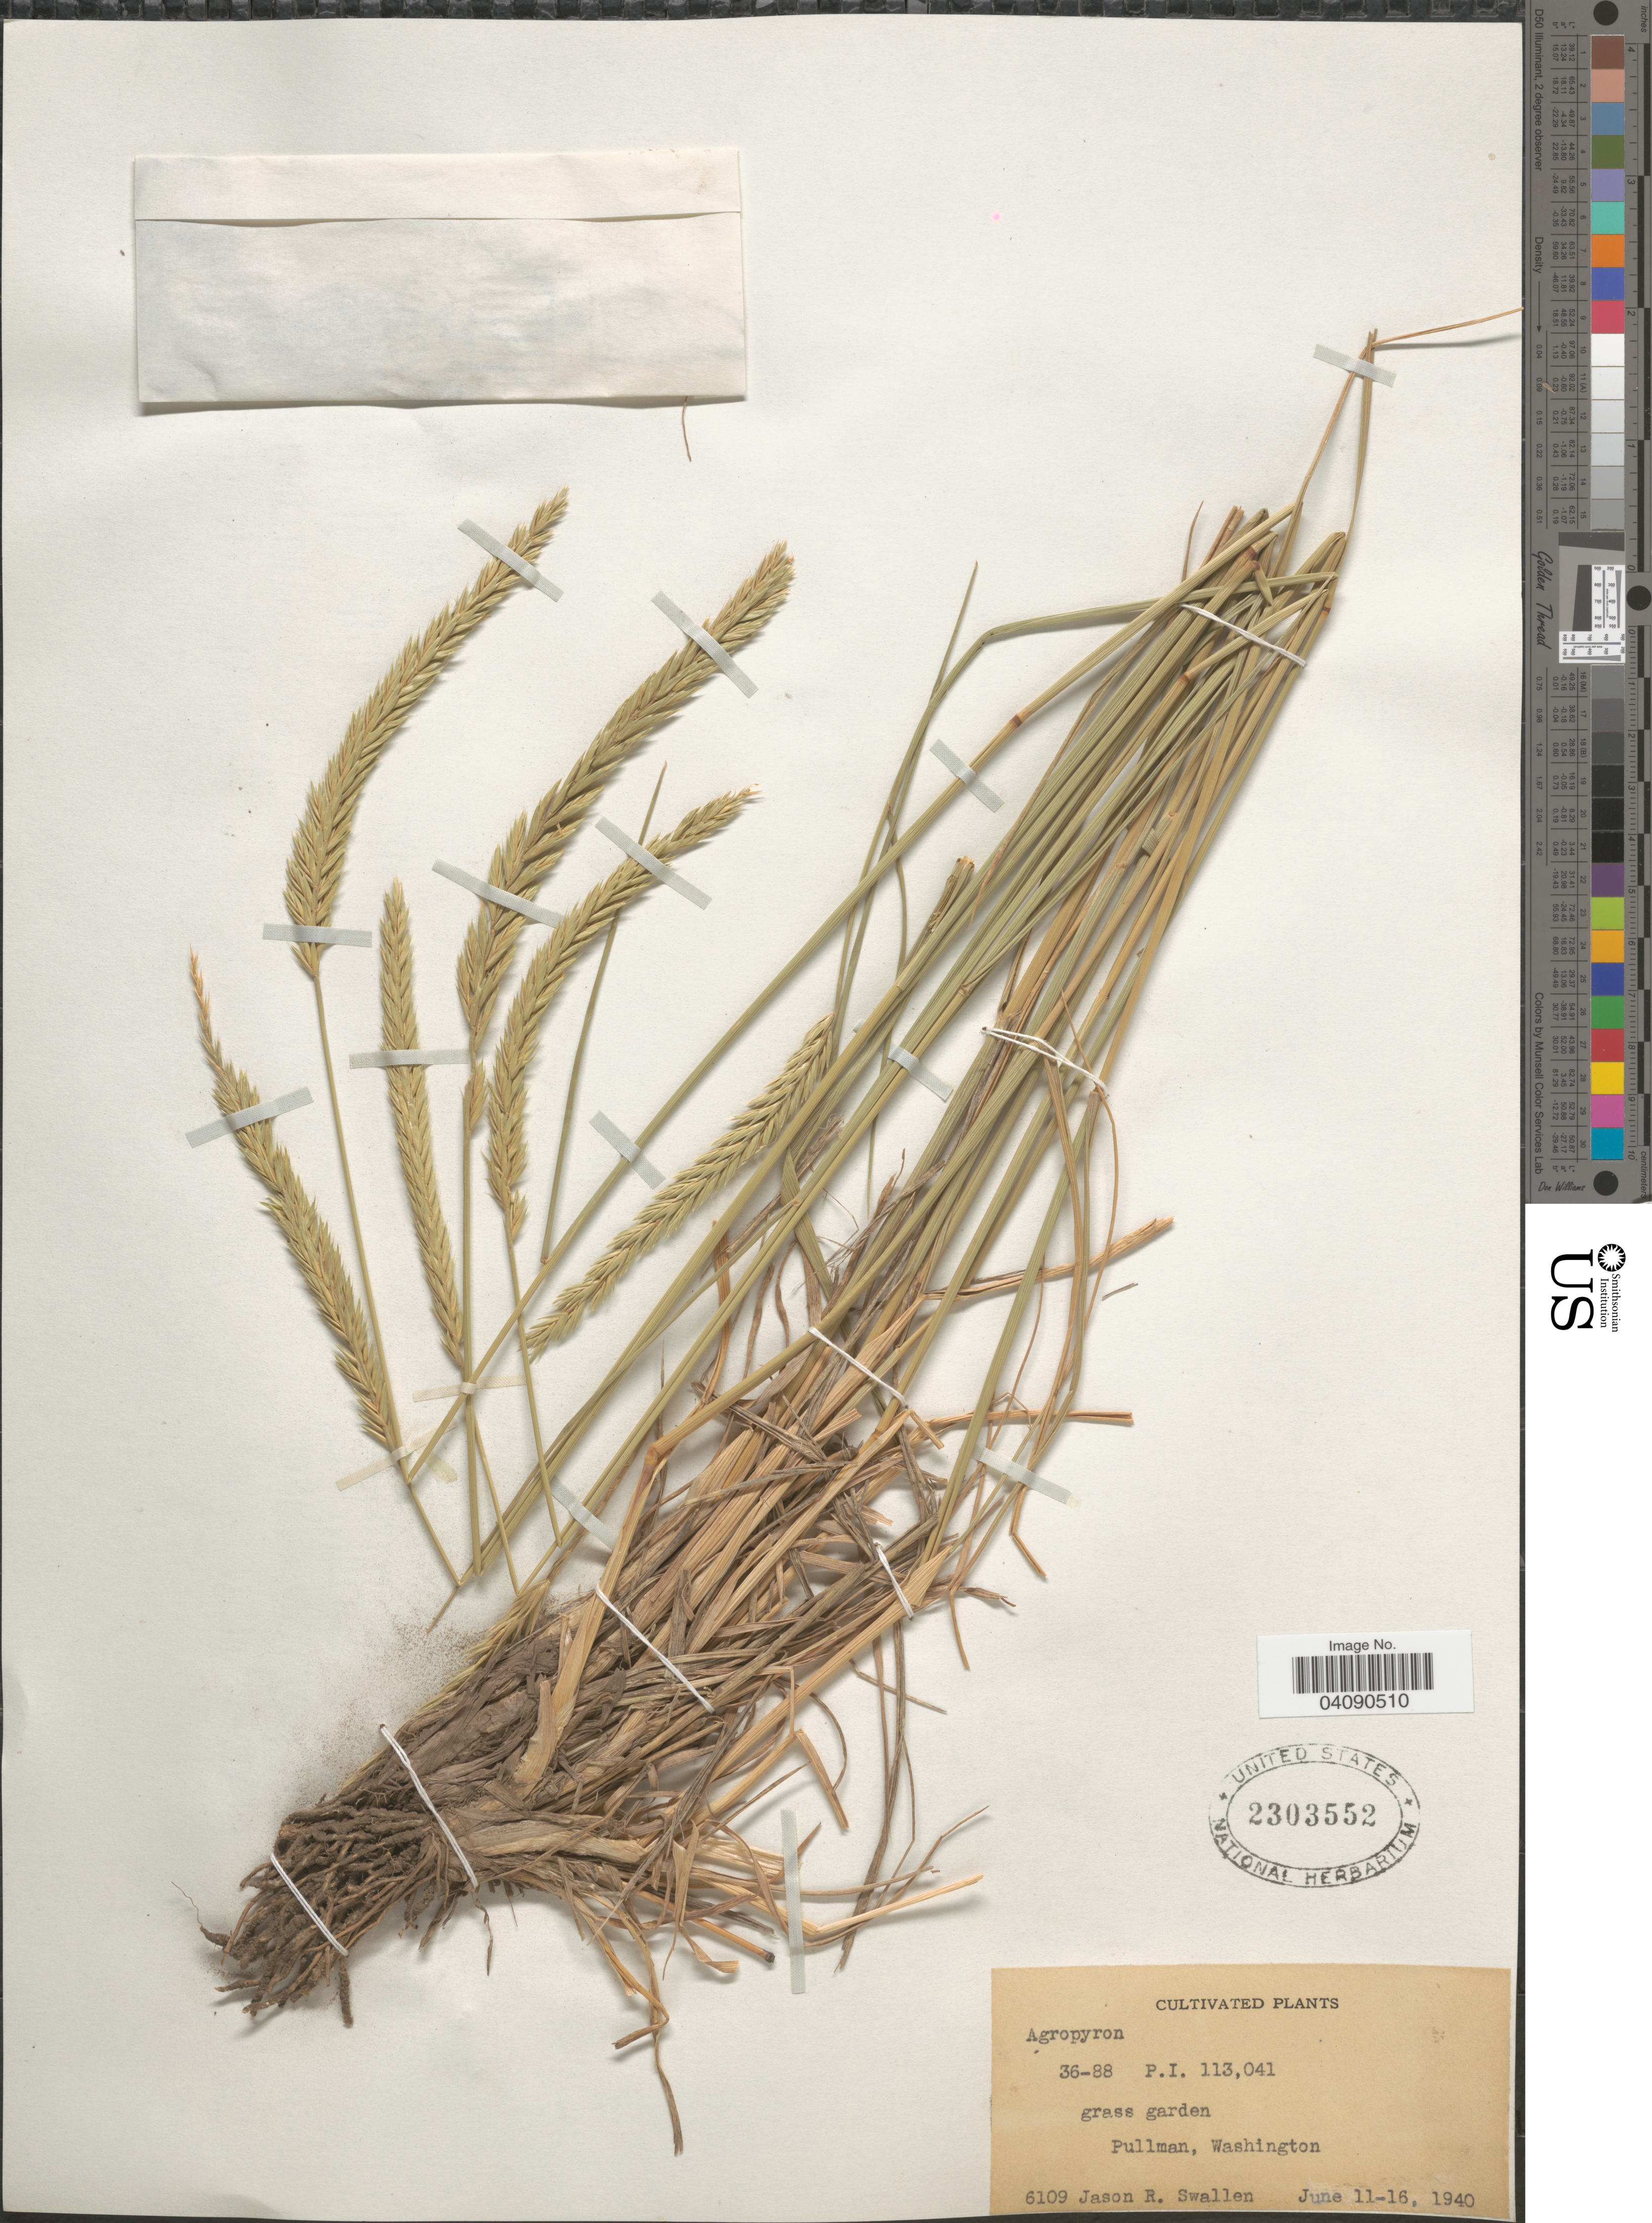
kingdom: Plantae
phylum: Tracheophyta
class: Liliopsida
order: Poales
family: Poaceae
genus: Agropyron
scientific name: Agropyron sp.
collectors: J. R. Swallen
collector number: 6109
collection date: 1940-06-11/1940-06-16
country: United States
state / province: Washington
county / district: Whitman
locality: Grass garden. Pullman.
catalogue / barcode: US 2303552